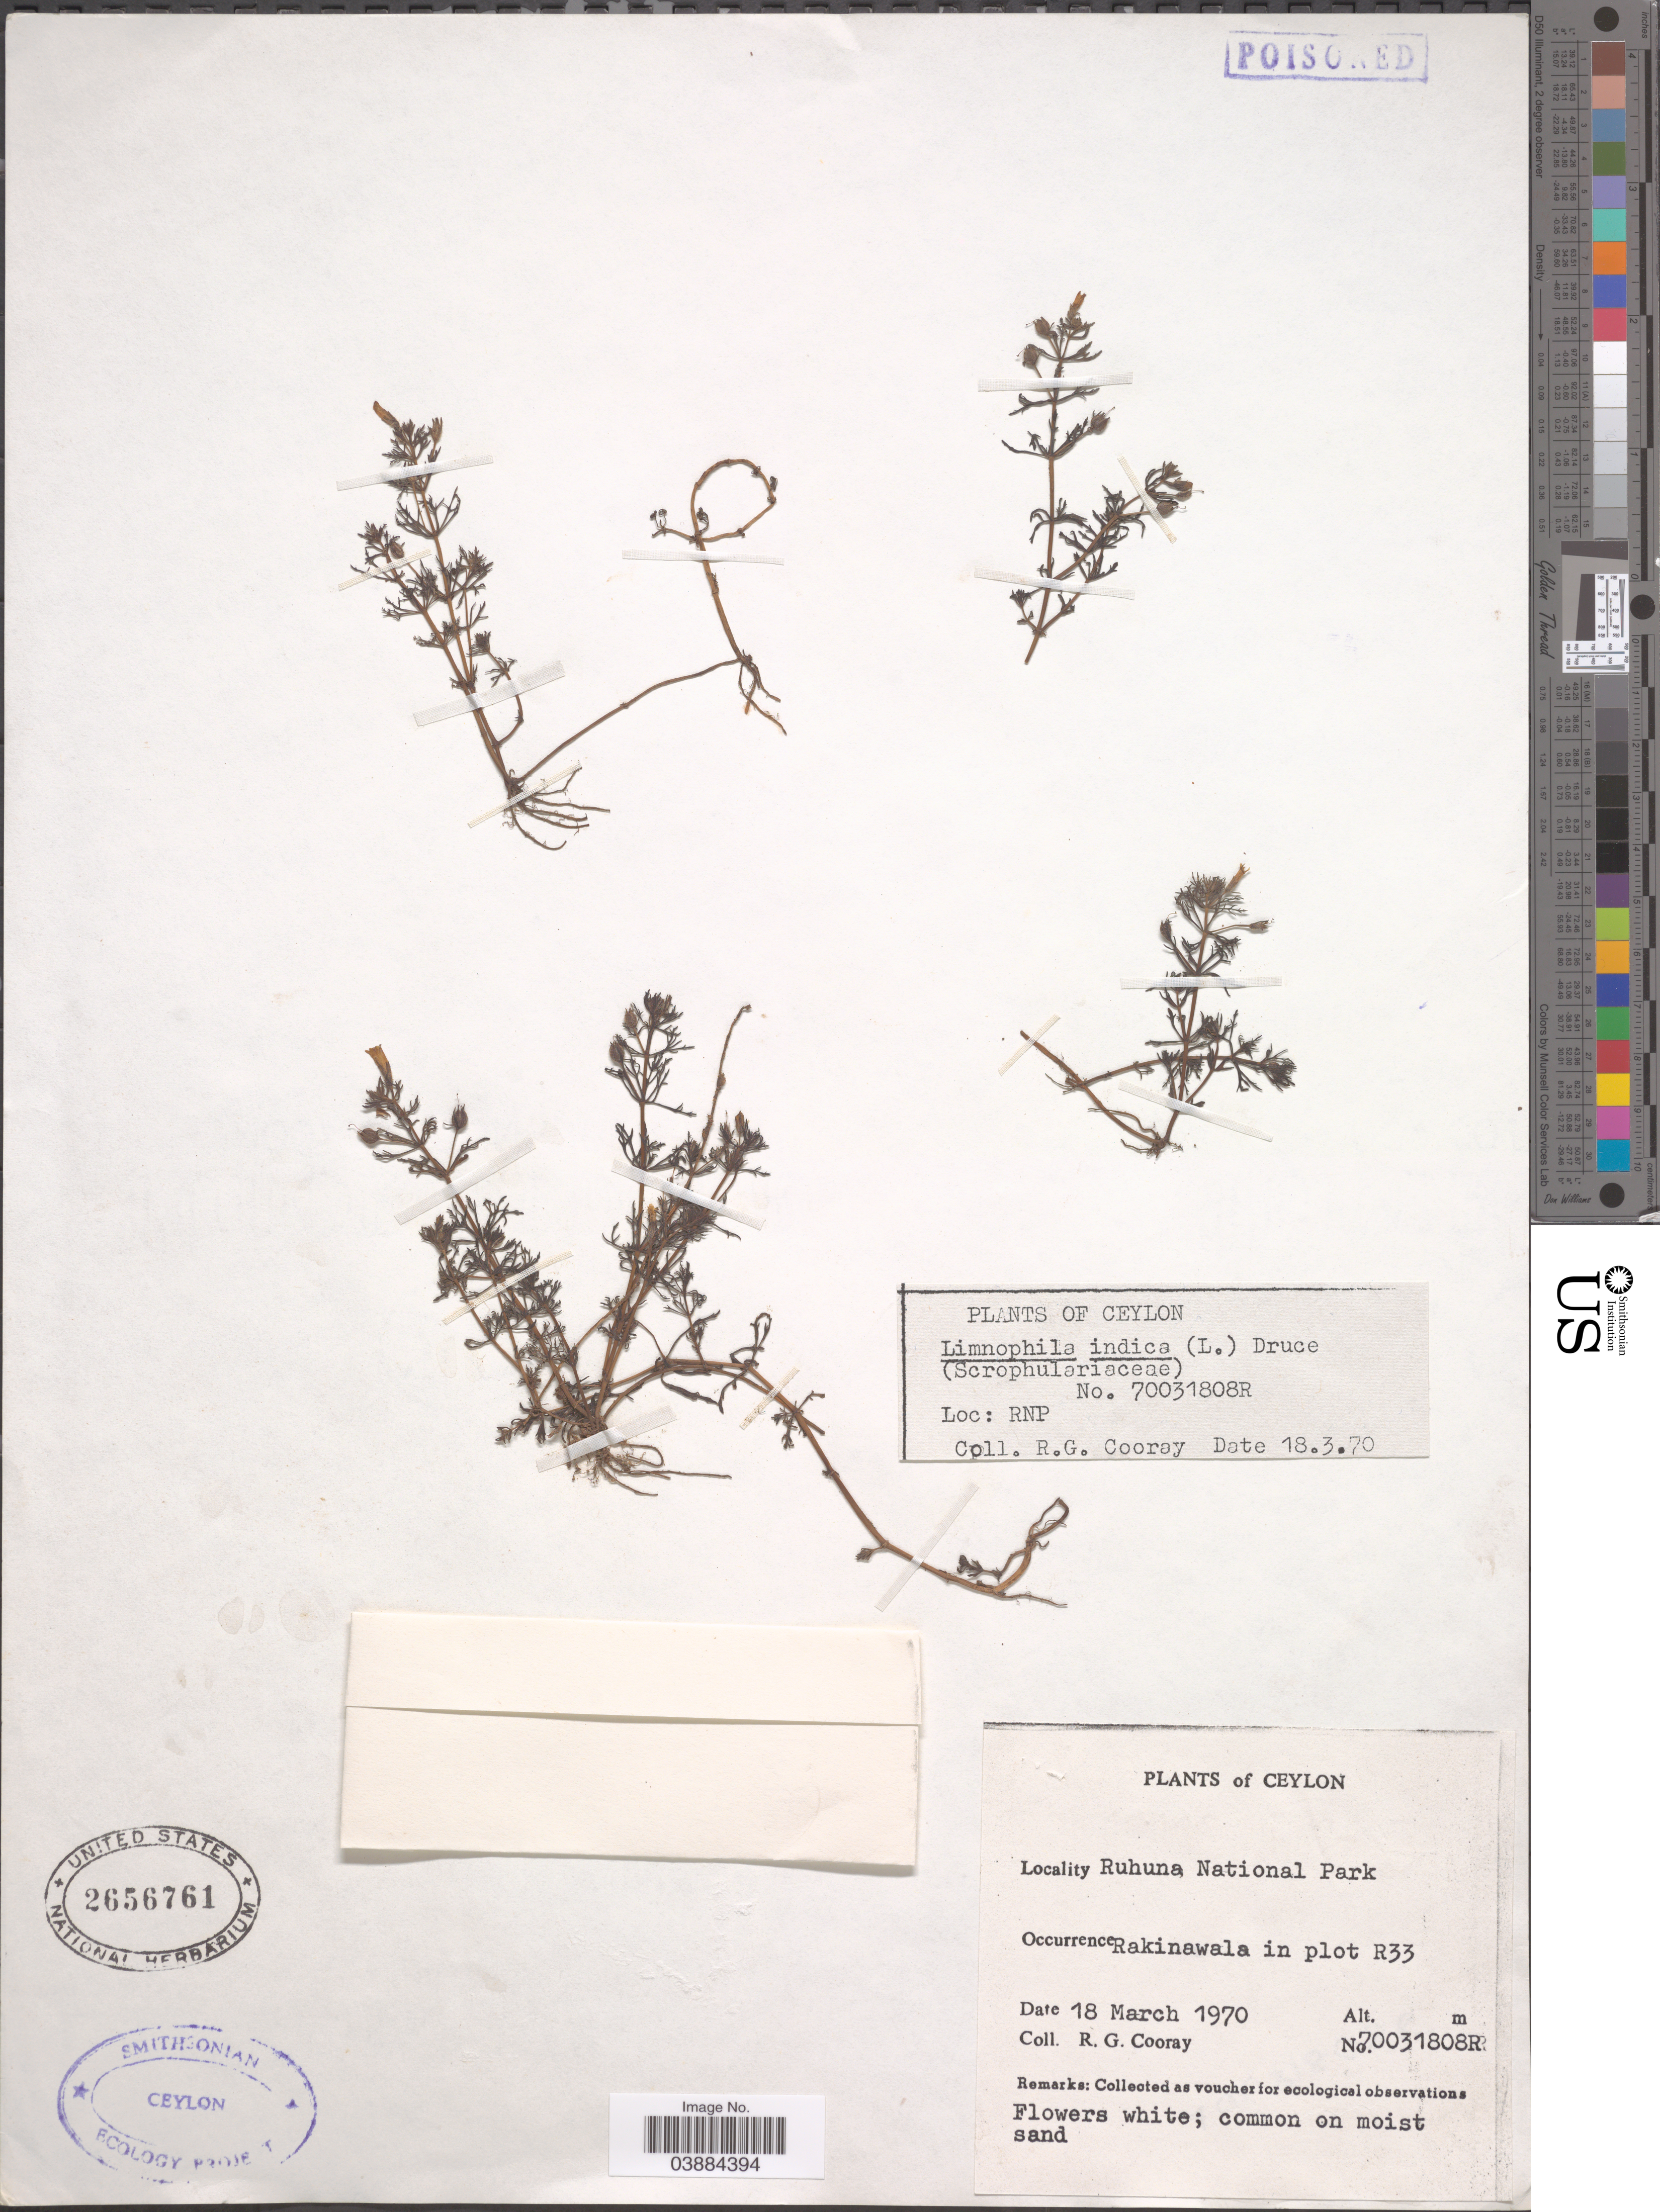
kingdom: Plantae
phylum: Tracheophyta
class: Magnoliopsida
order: Lamiales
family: Plantaginaceae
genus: Limnophila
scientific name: Limnophila indica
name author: (L.) Druce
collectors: R. Cooray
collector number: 70031808R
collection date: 1970-03-18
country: Sri Lanka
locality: Ceylon. Ruhuna National Park. Rakinawala in plot R33.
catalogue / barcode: US 2656761